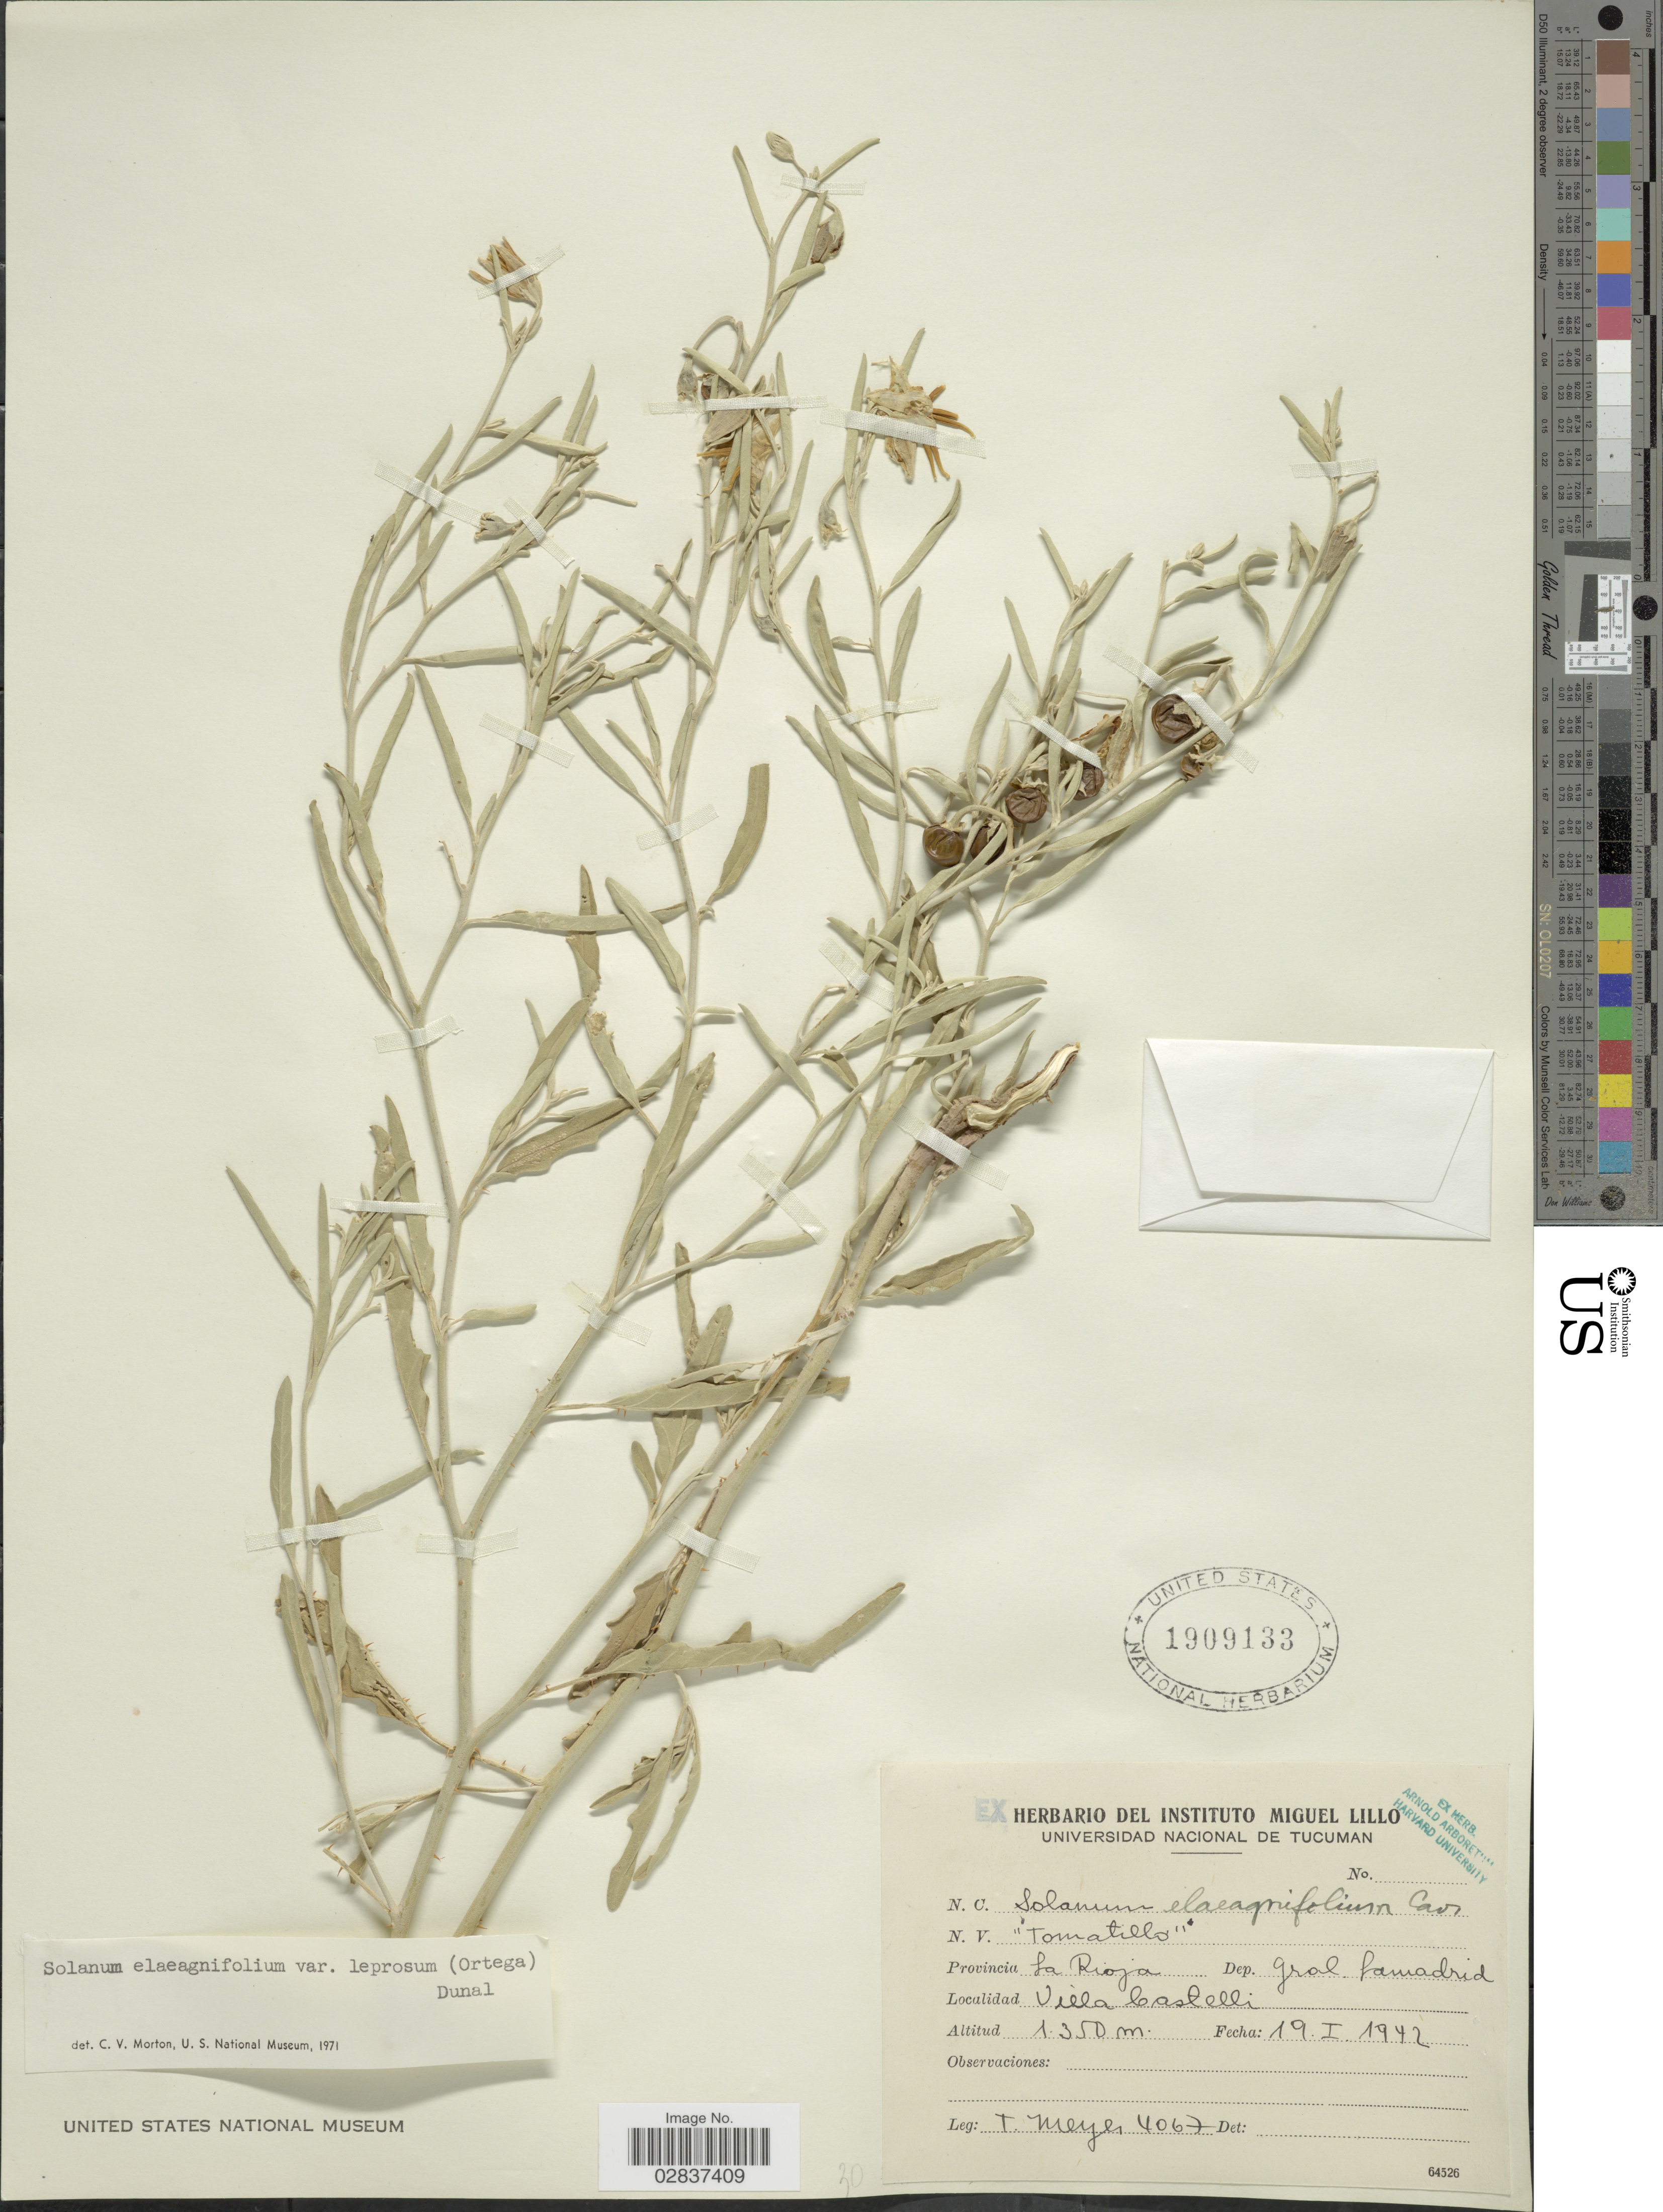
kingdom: Plantae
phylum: Tracheophyta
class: Magnoliopsida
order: Solanales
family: Solanaceae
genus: Solanum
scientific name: Solanum elaeagnifolium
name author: Cav.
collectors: T. Meyer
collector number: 4067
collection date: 1942-01-19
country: Argentina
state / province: La Rioja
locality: Provincia La Rioja, Dep. Gral Lamadrid, Villa Castelli.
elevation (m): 1350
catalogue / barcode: US 1909133